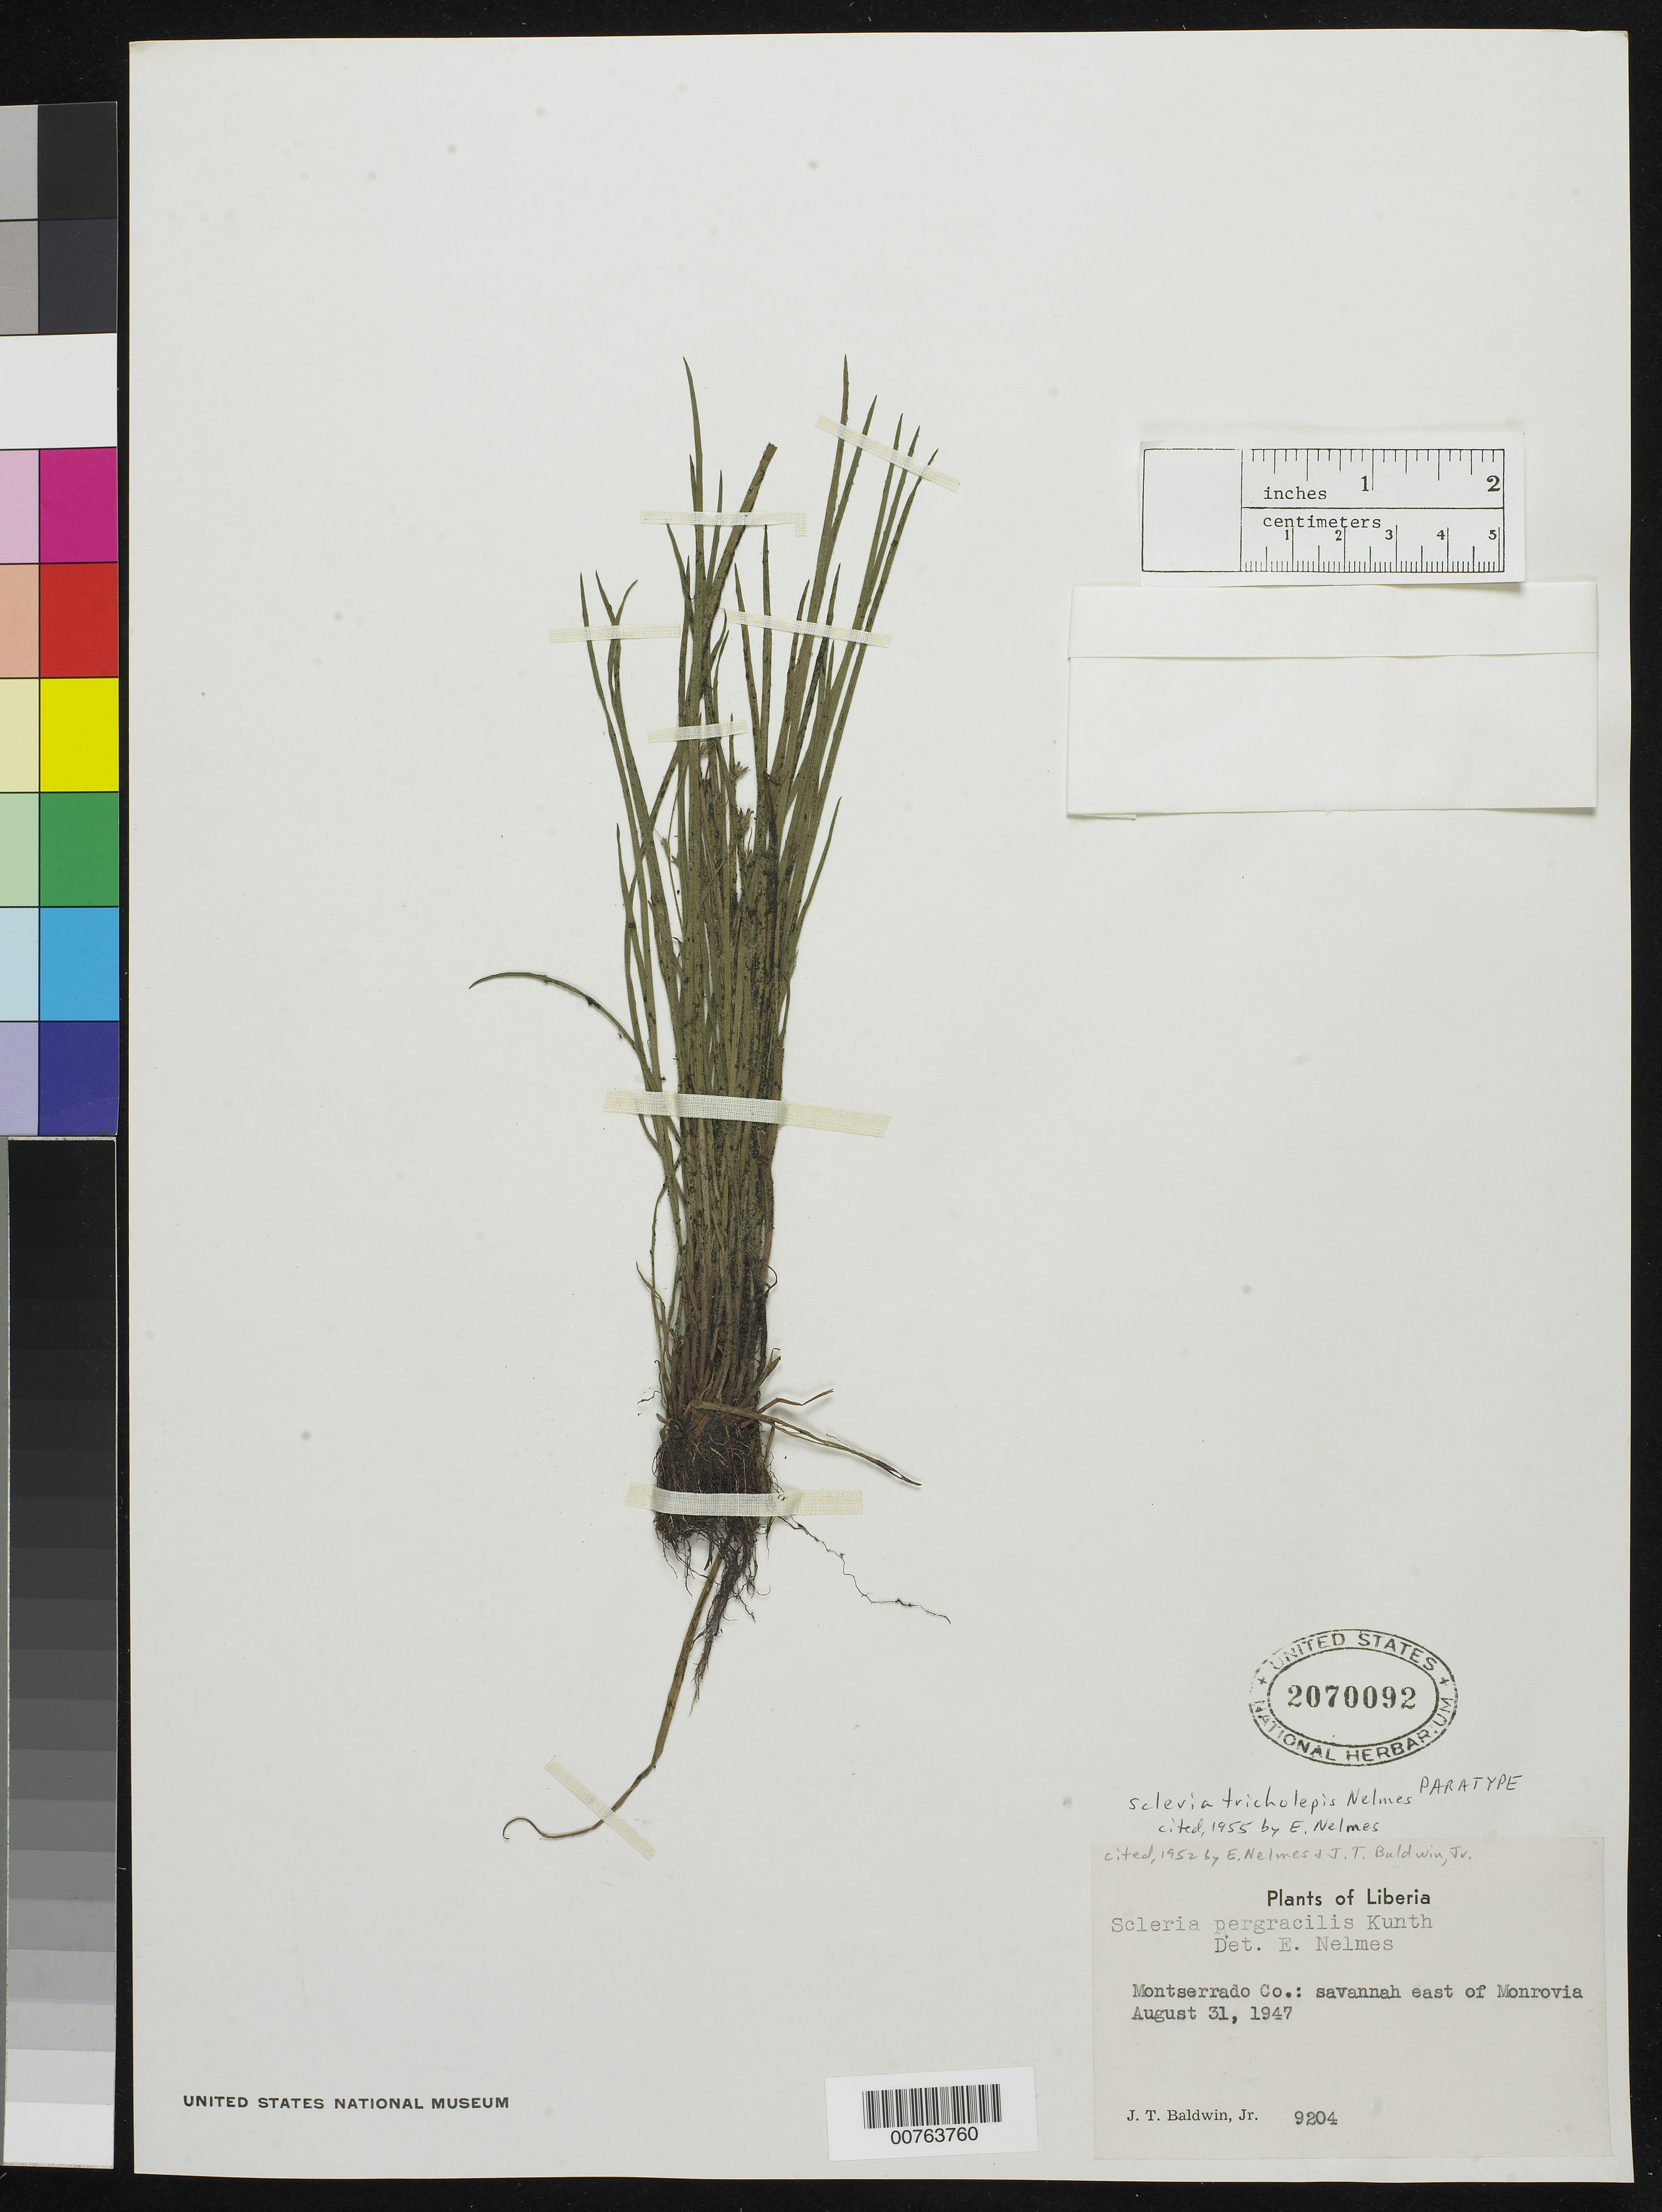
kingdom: Plantae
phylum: Tracheophyta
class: Liliopsida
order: Poales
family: Cyperaceae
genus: Scleria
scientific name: Scleria tricholepis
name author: Nelmes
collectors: J. T. Baldwin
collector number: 9204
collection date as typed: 31 Aug 1947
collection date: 1947-08-31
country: Liberia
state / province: Montserrado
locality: E of Monrovia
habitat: Savannah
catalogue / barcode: US 2070092